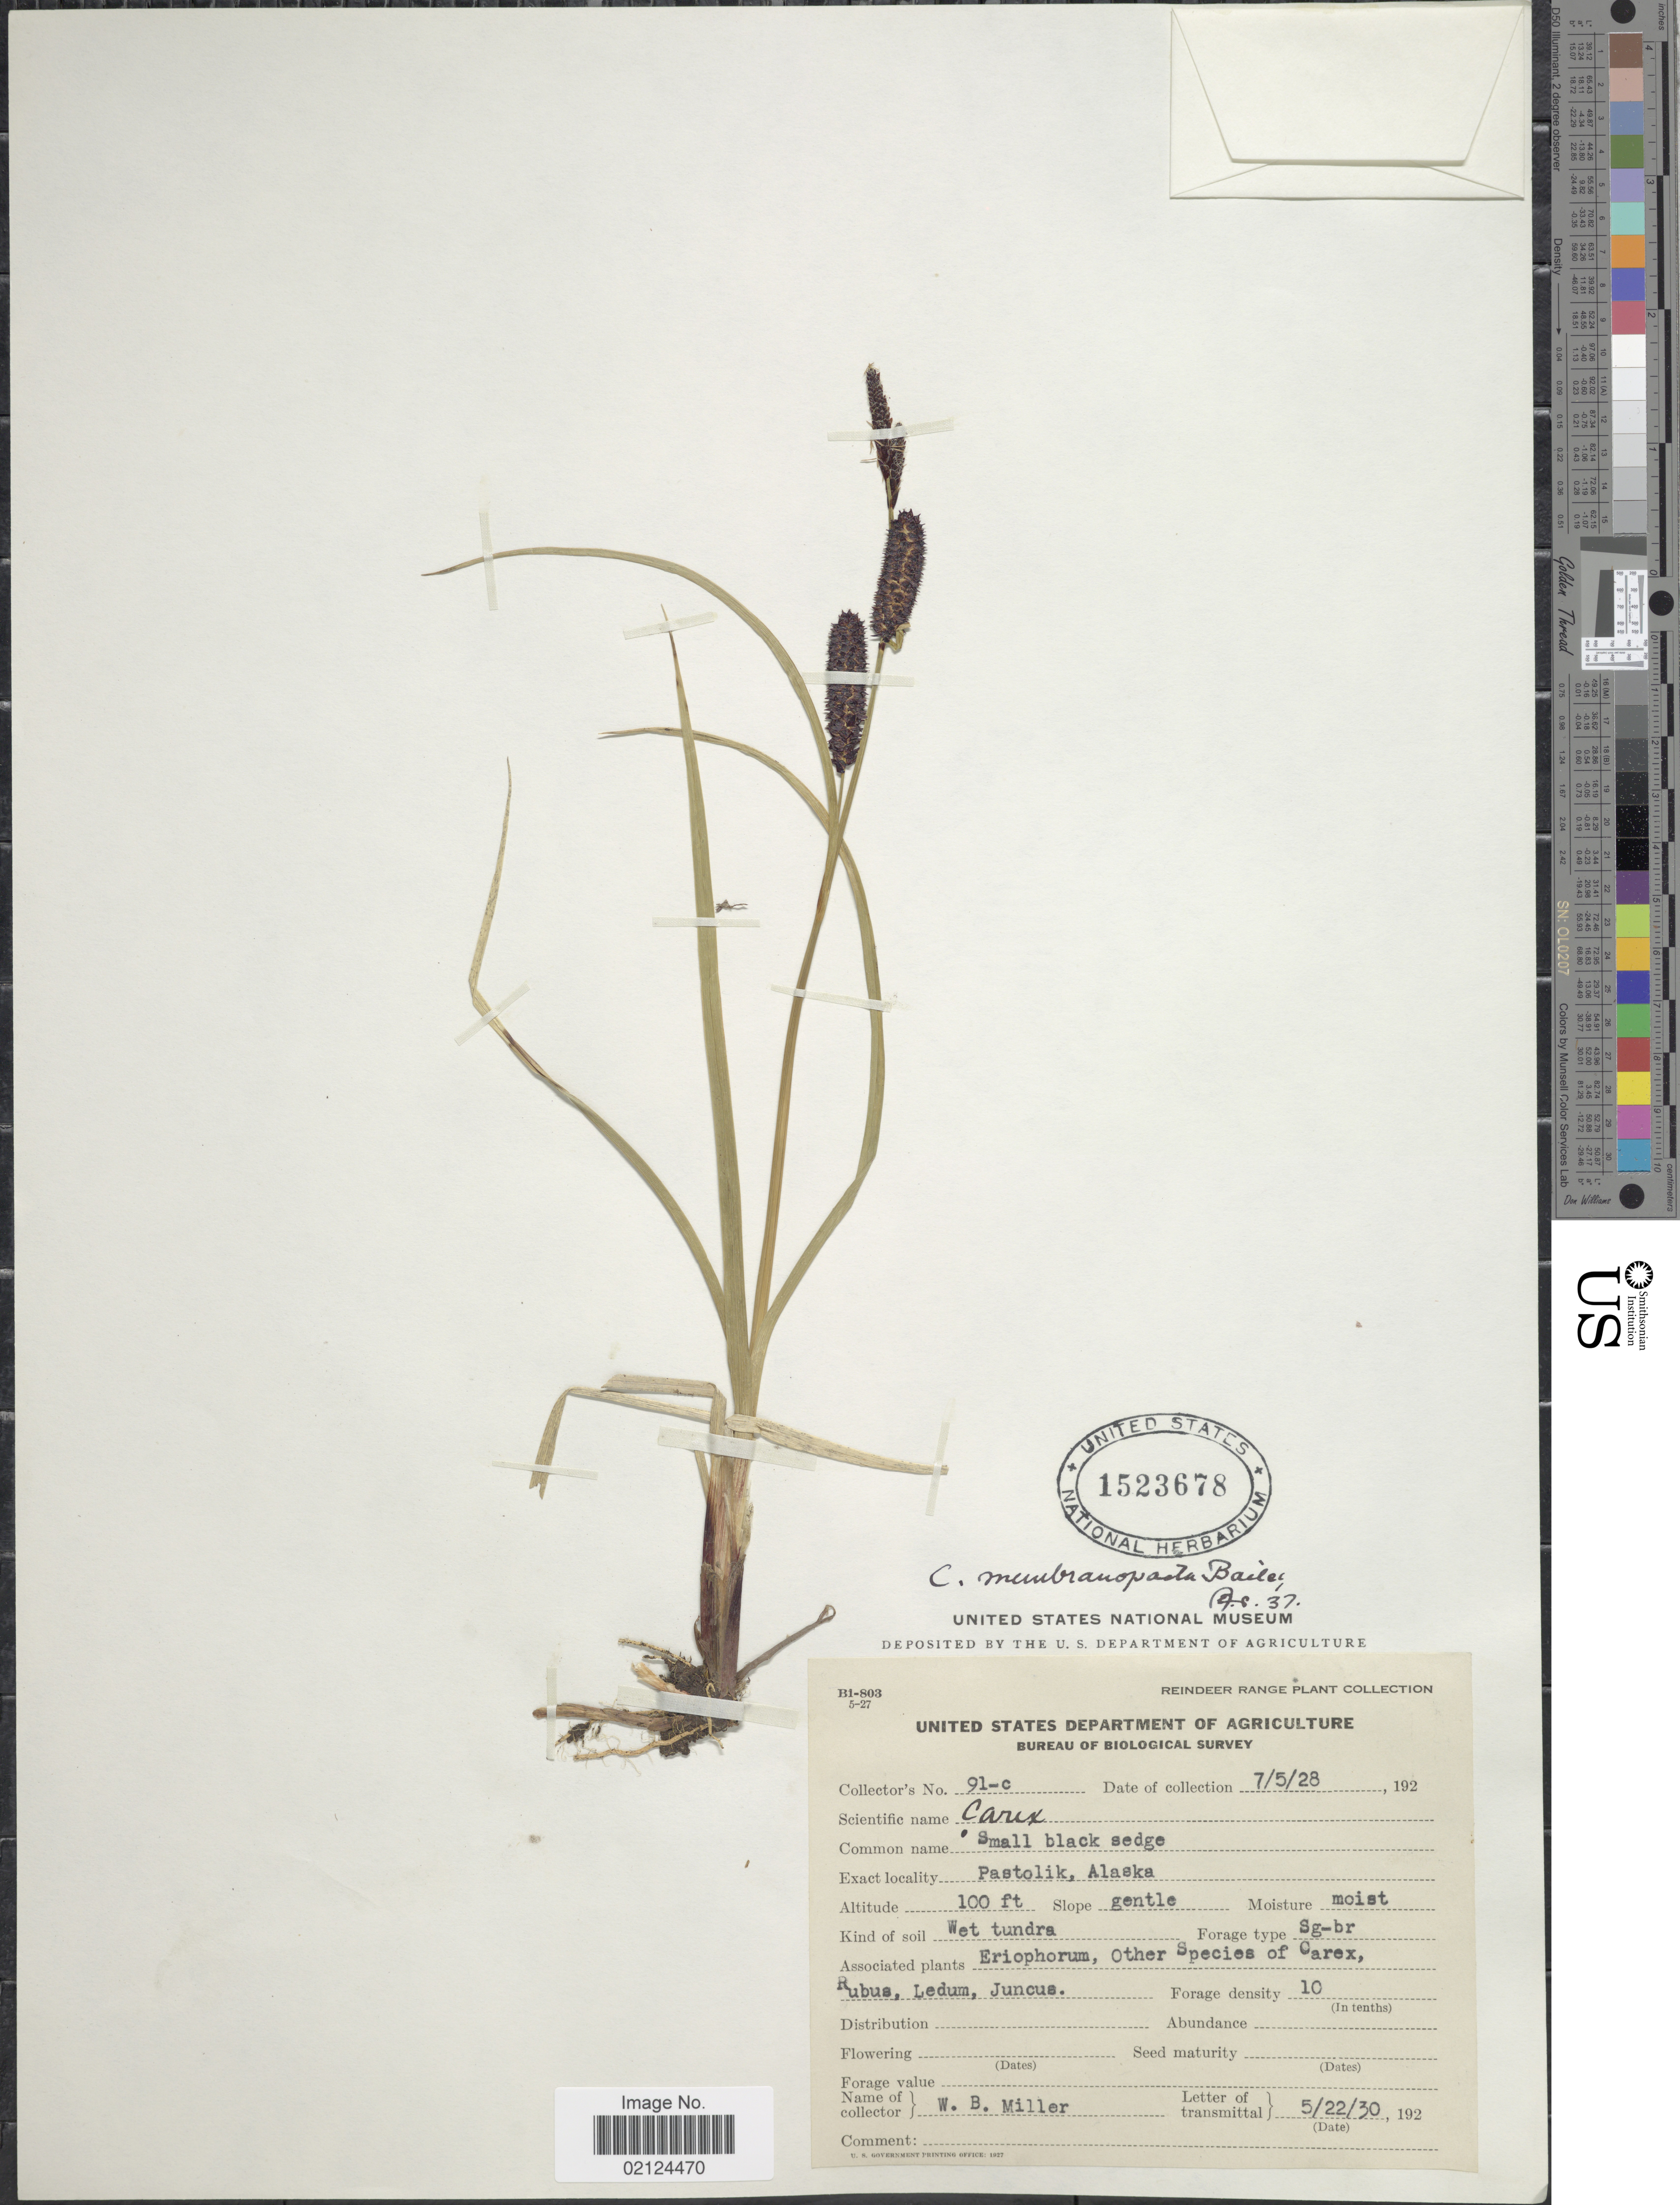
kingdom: Plantae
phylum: Tracheophyta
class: Liliopsida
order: Poales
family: Cyperaceae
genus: Carex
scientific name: Carex membranacea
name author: Hook.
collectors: W. Miller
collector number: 91-c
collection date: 1928-07-05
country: United States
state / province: Alaska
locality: Pastolik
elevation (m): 30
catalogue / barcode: US 1523678